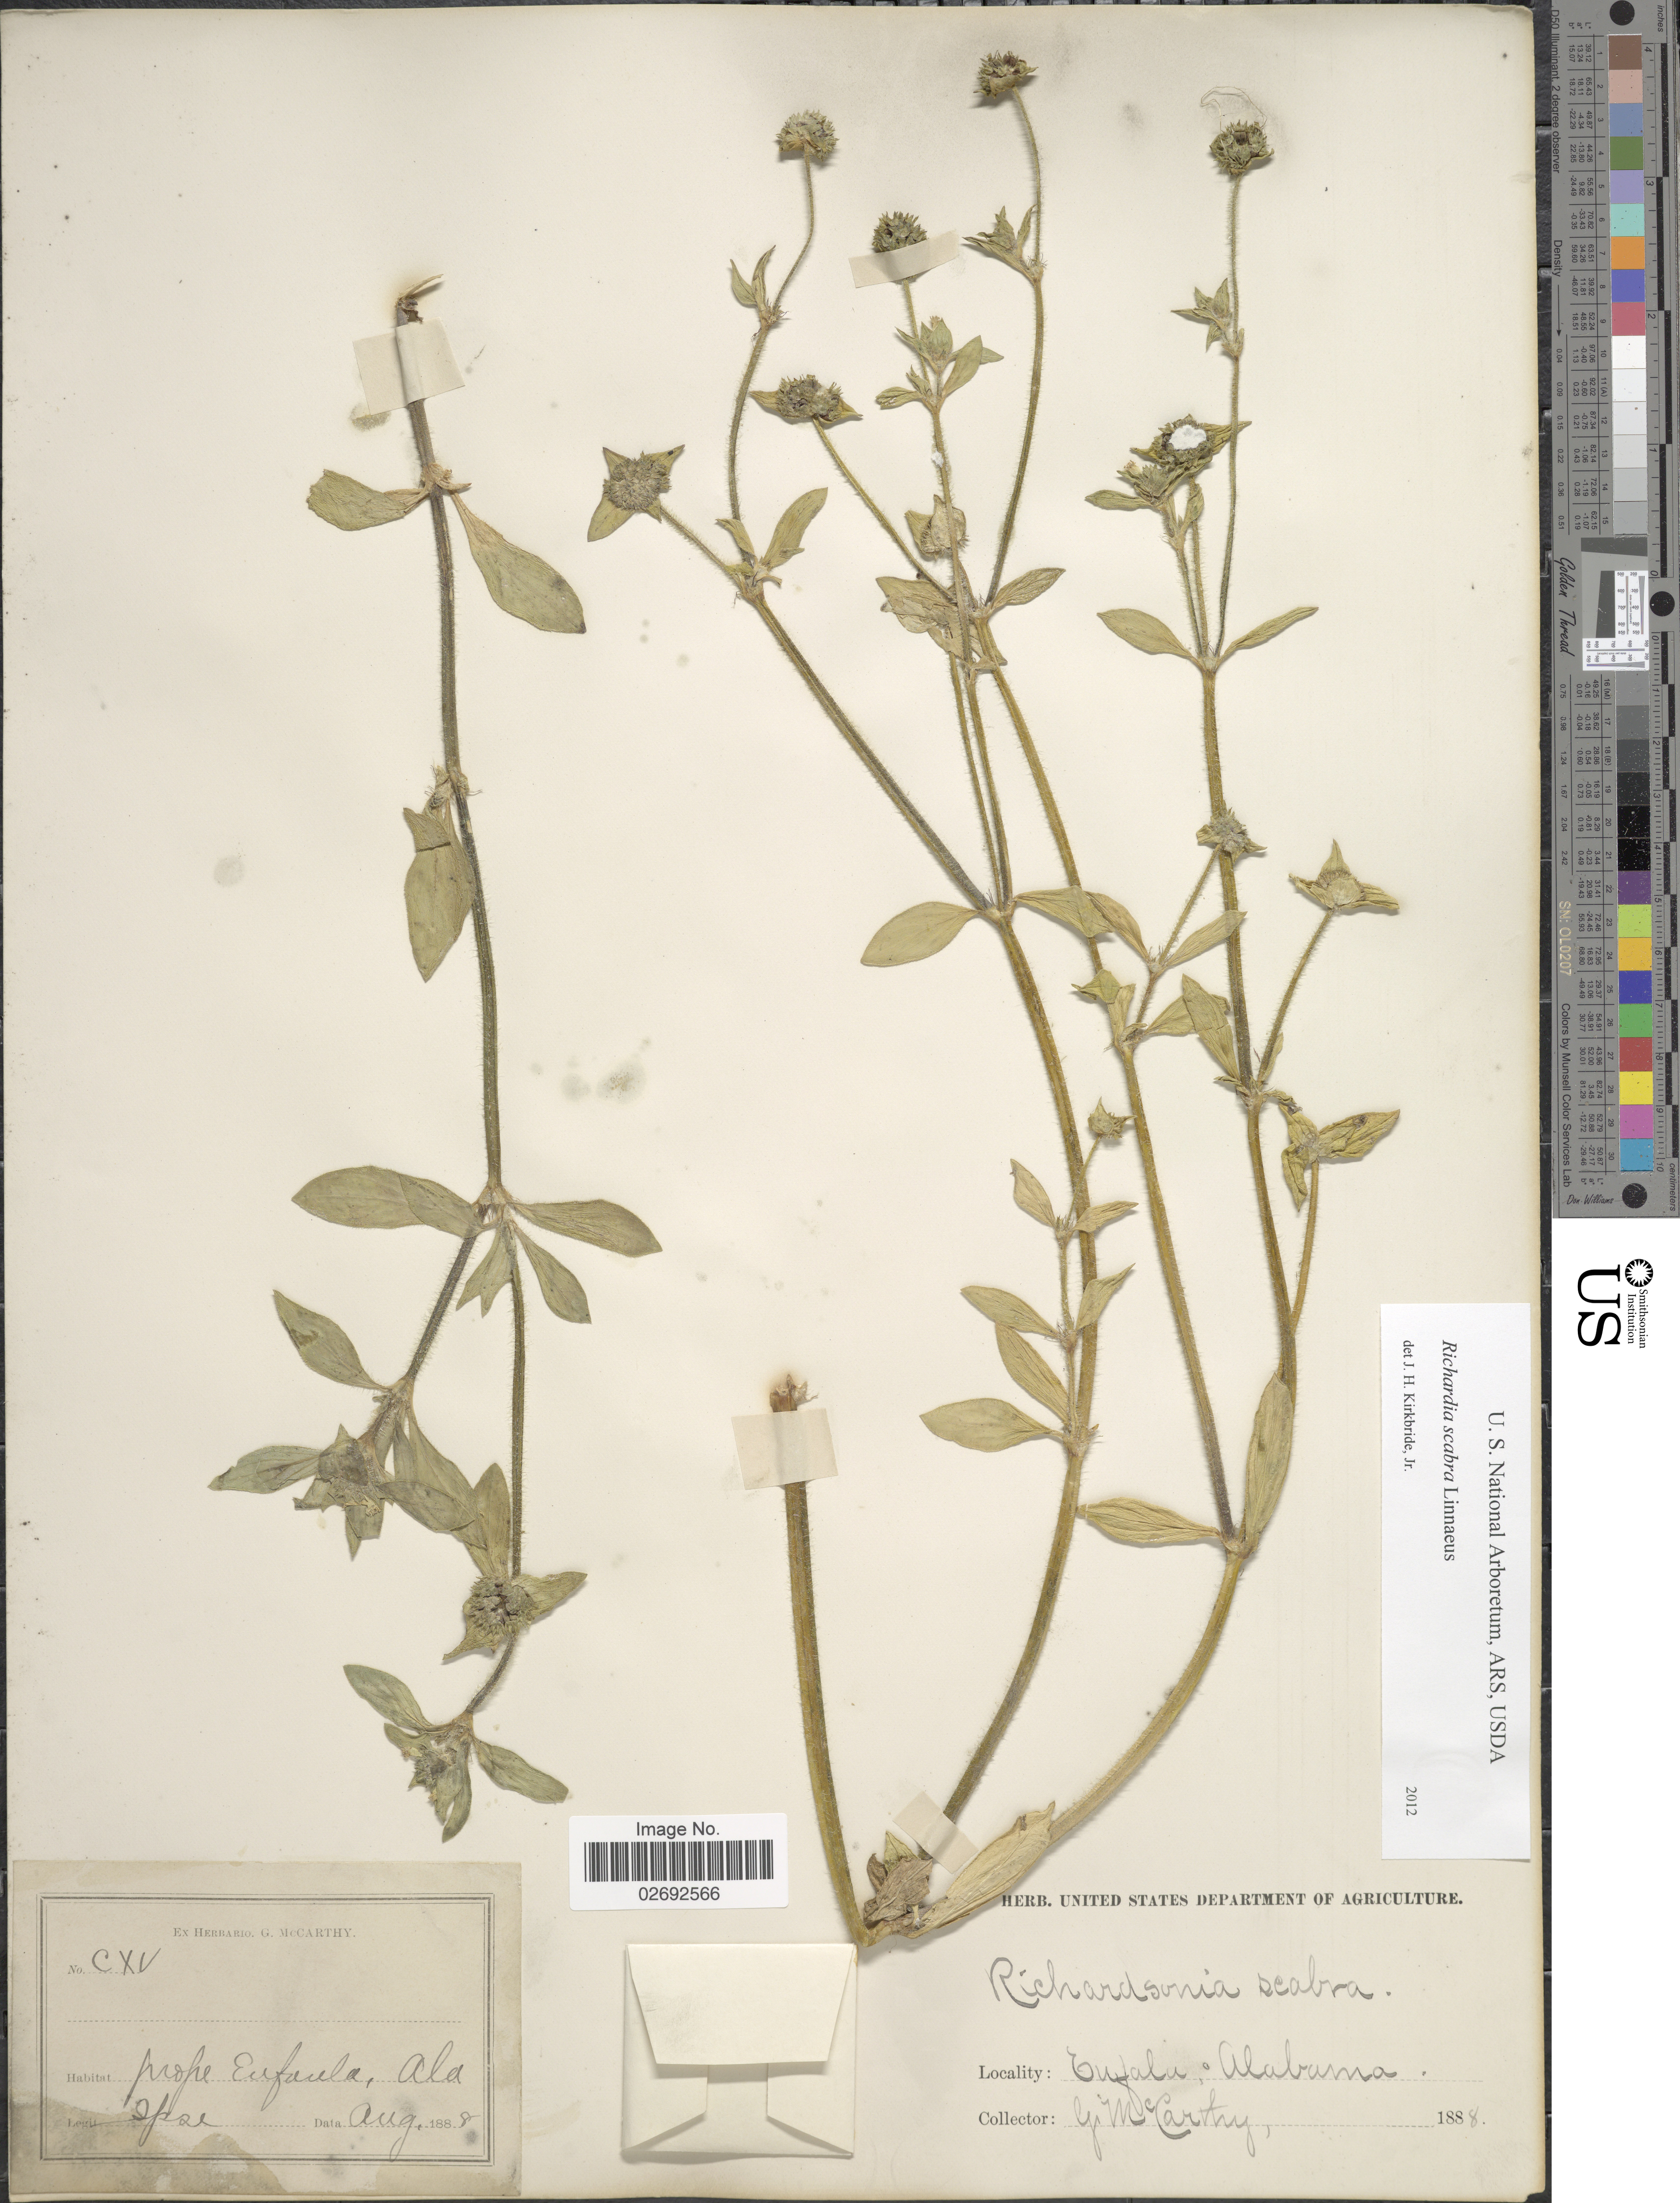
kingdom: Plantae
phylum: Tracheophyta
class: Magnoliopsida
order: Gentianales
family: Rubiaceae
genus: Richardia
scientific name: Richardia scabra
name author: L.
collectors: G. McCarthy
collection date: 1888-08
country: United States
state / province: Alabama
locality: Prope Eufaula